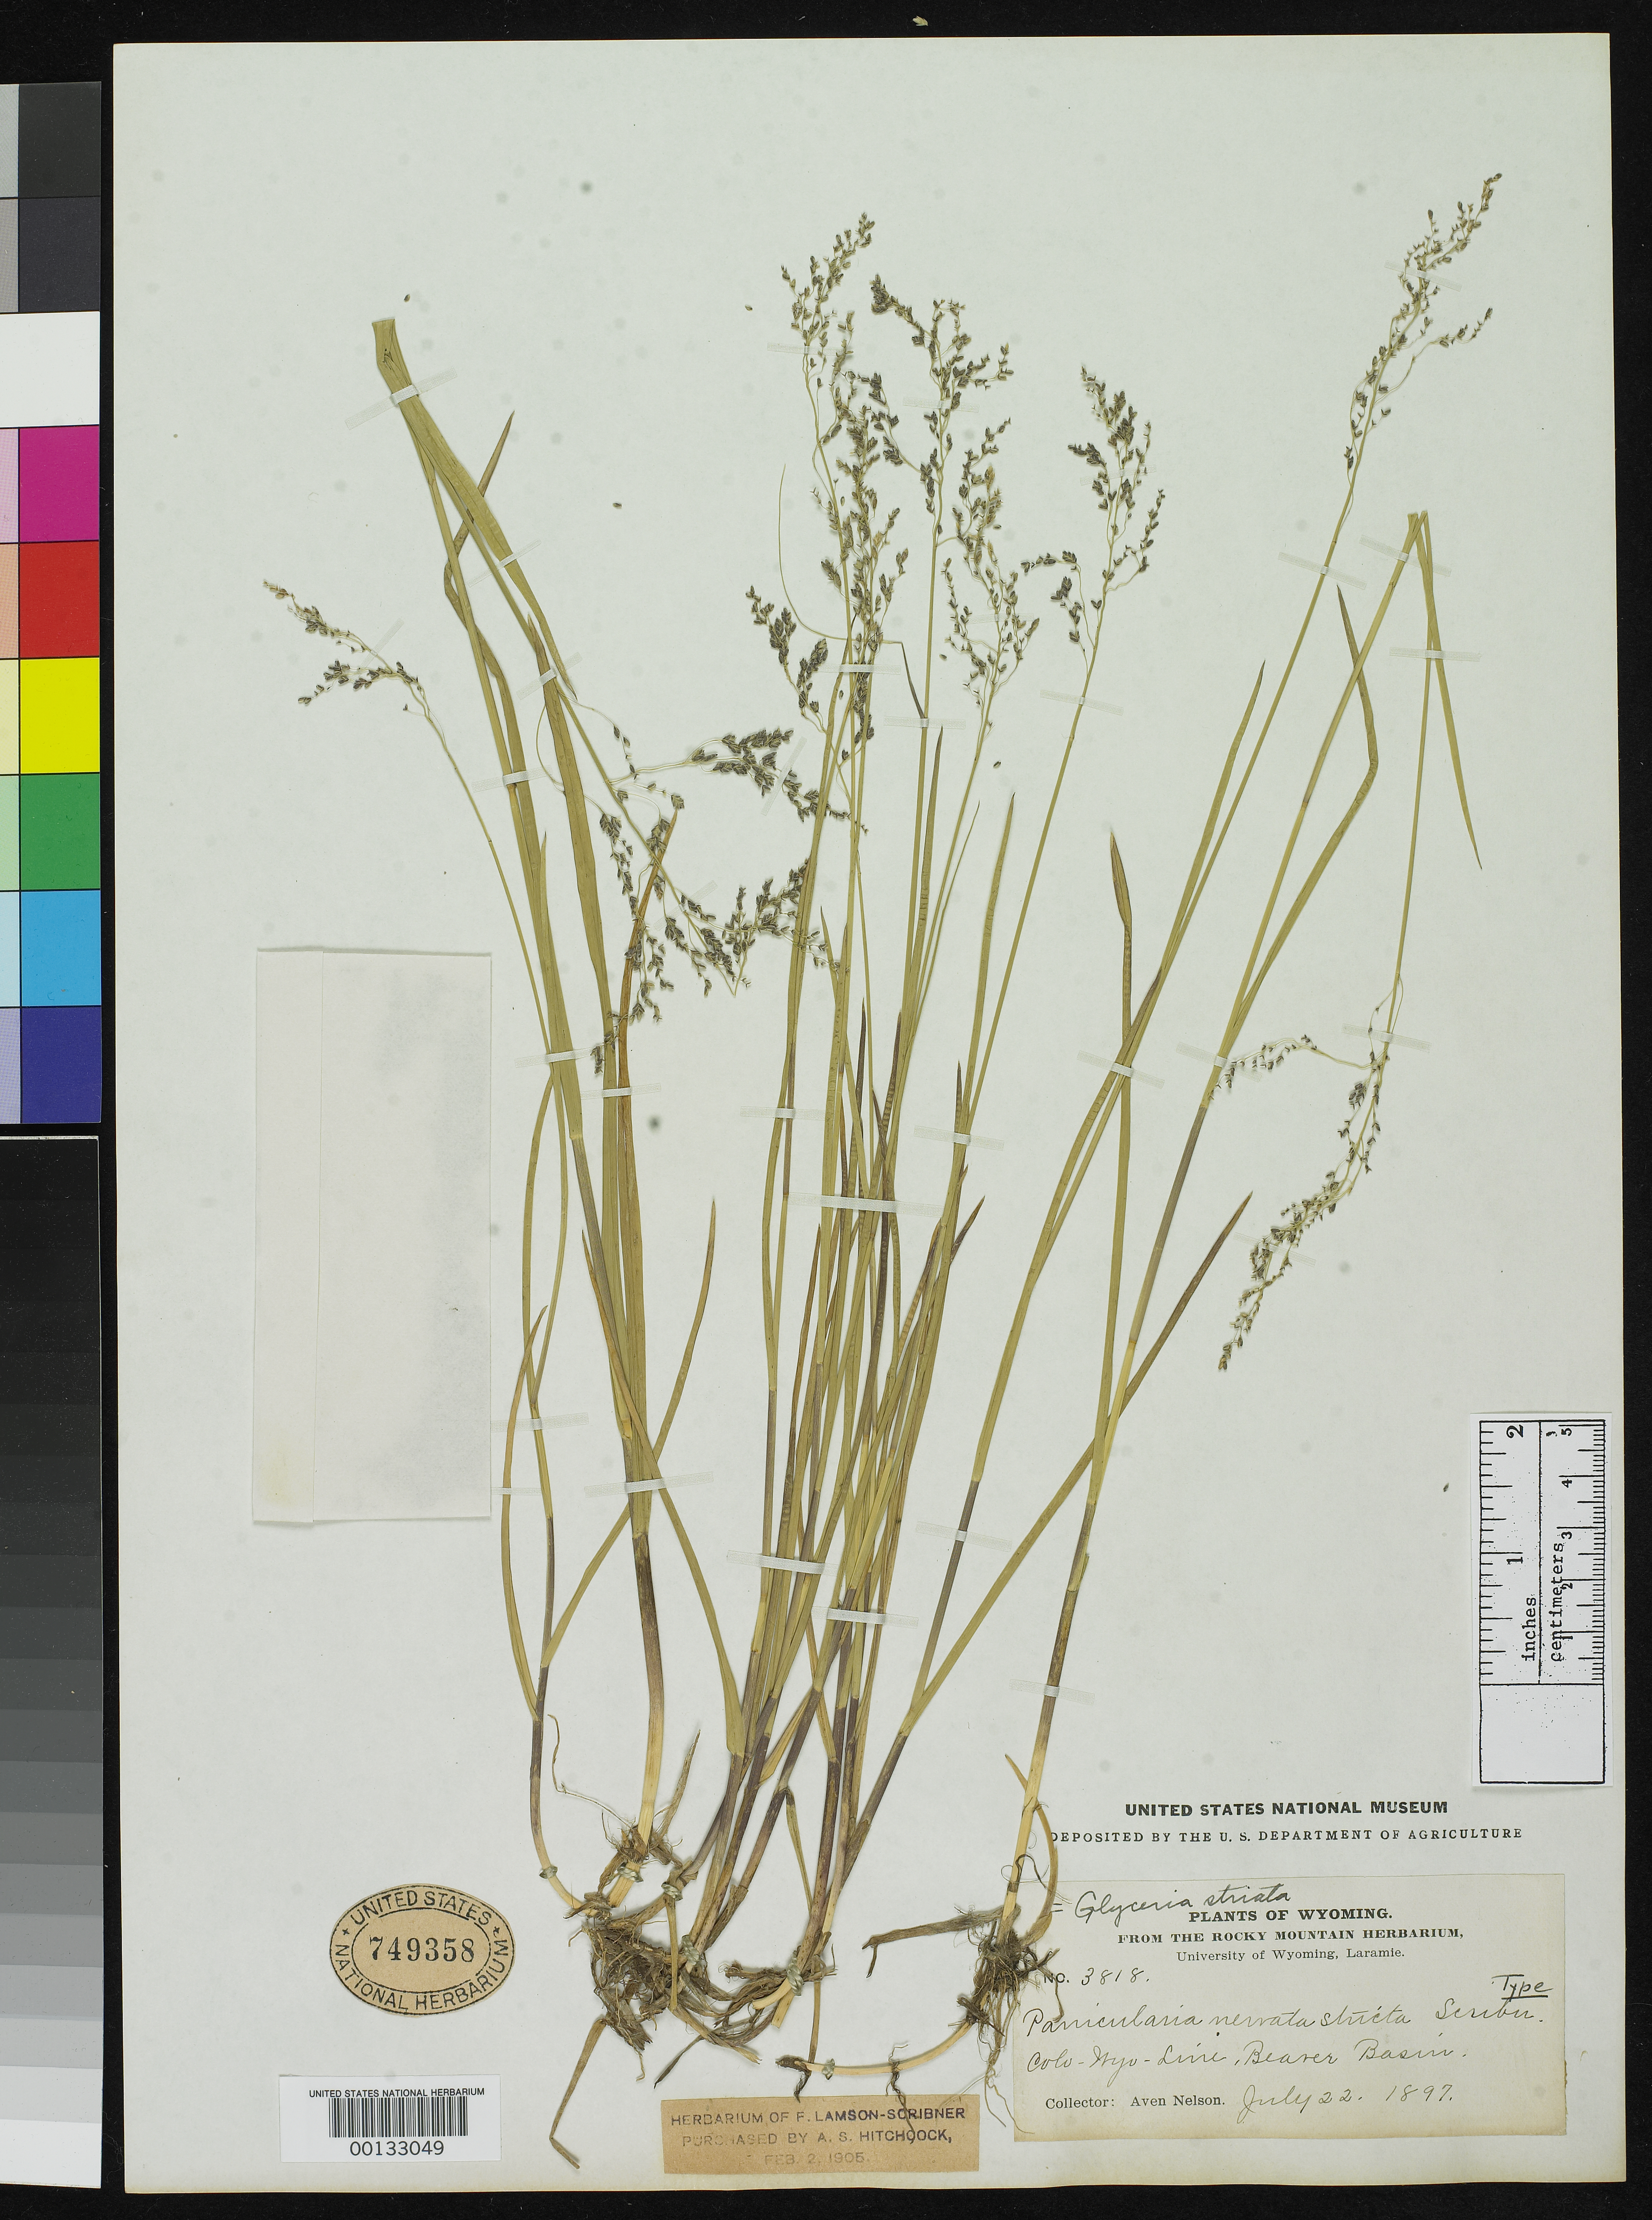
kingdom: Plantae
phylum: Tracheophyta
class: Liliopsida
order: Poales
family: Poaceae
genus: Panicularia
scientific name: Panicularia nervata var. stricta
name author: Scribn.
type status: Syntype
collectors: A. Nelson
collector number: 3818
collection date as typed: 22 Jul 1897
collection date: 1897-07-22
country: United States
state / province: Colorado / Wyoming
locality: Beaver Basin.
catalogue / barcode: US 749358